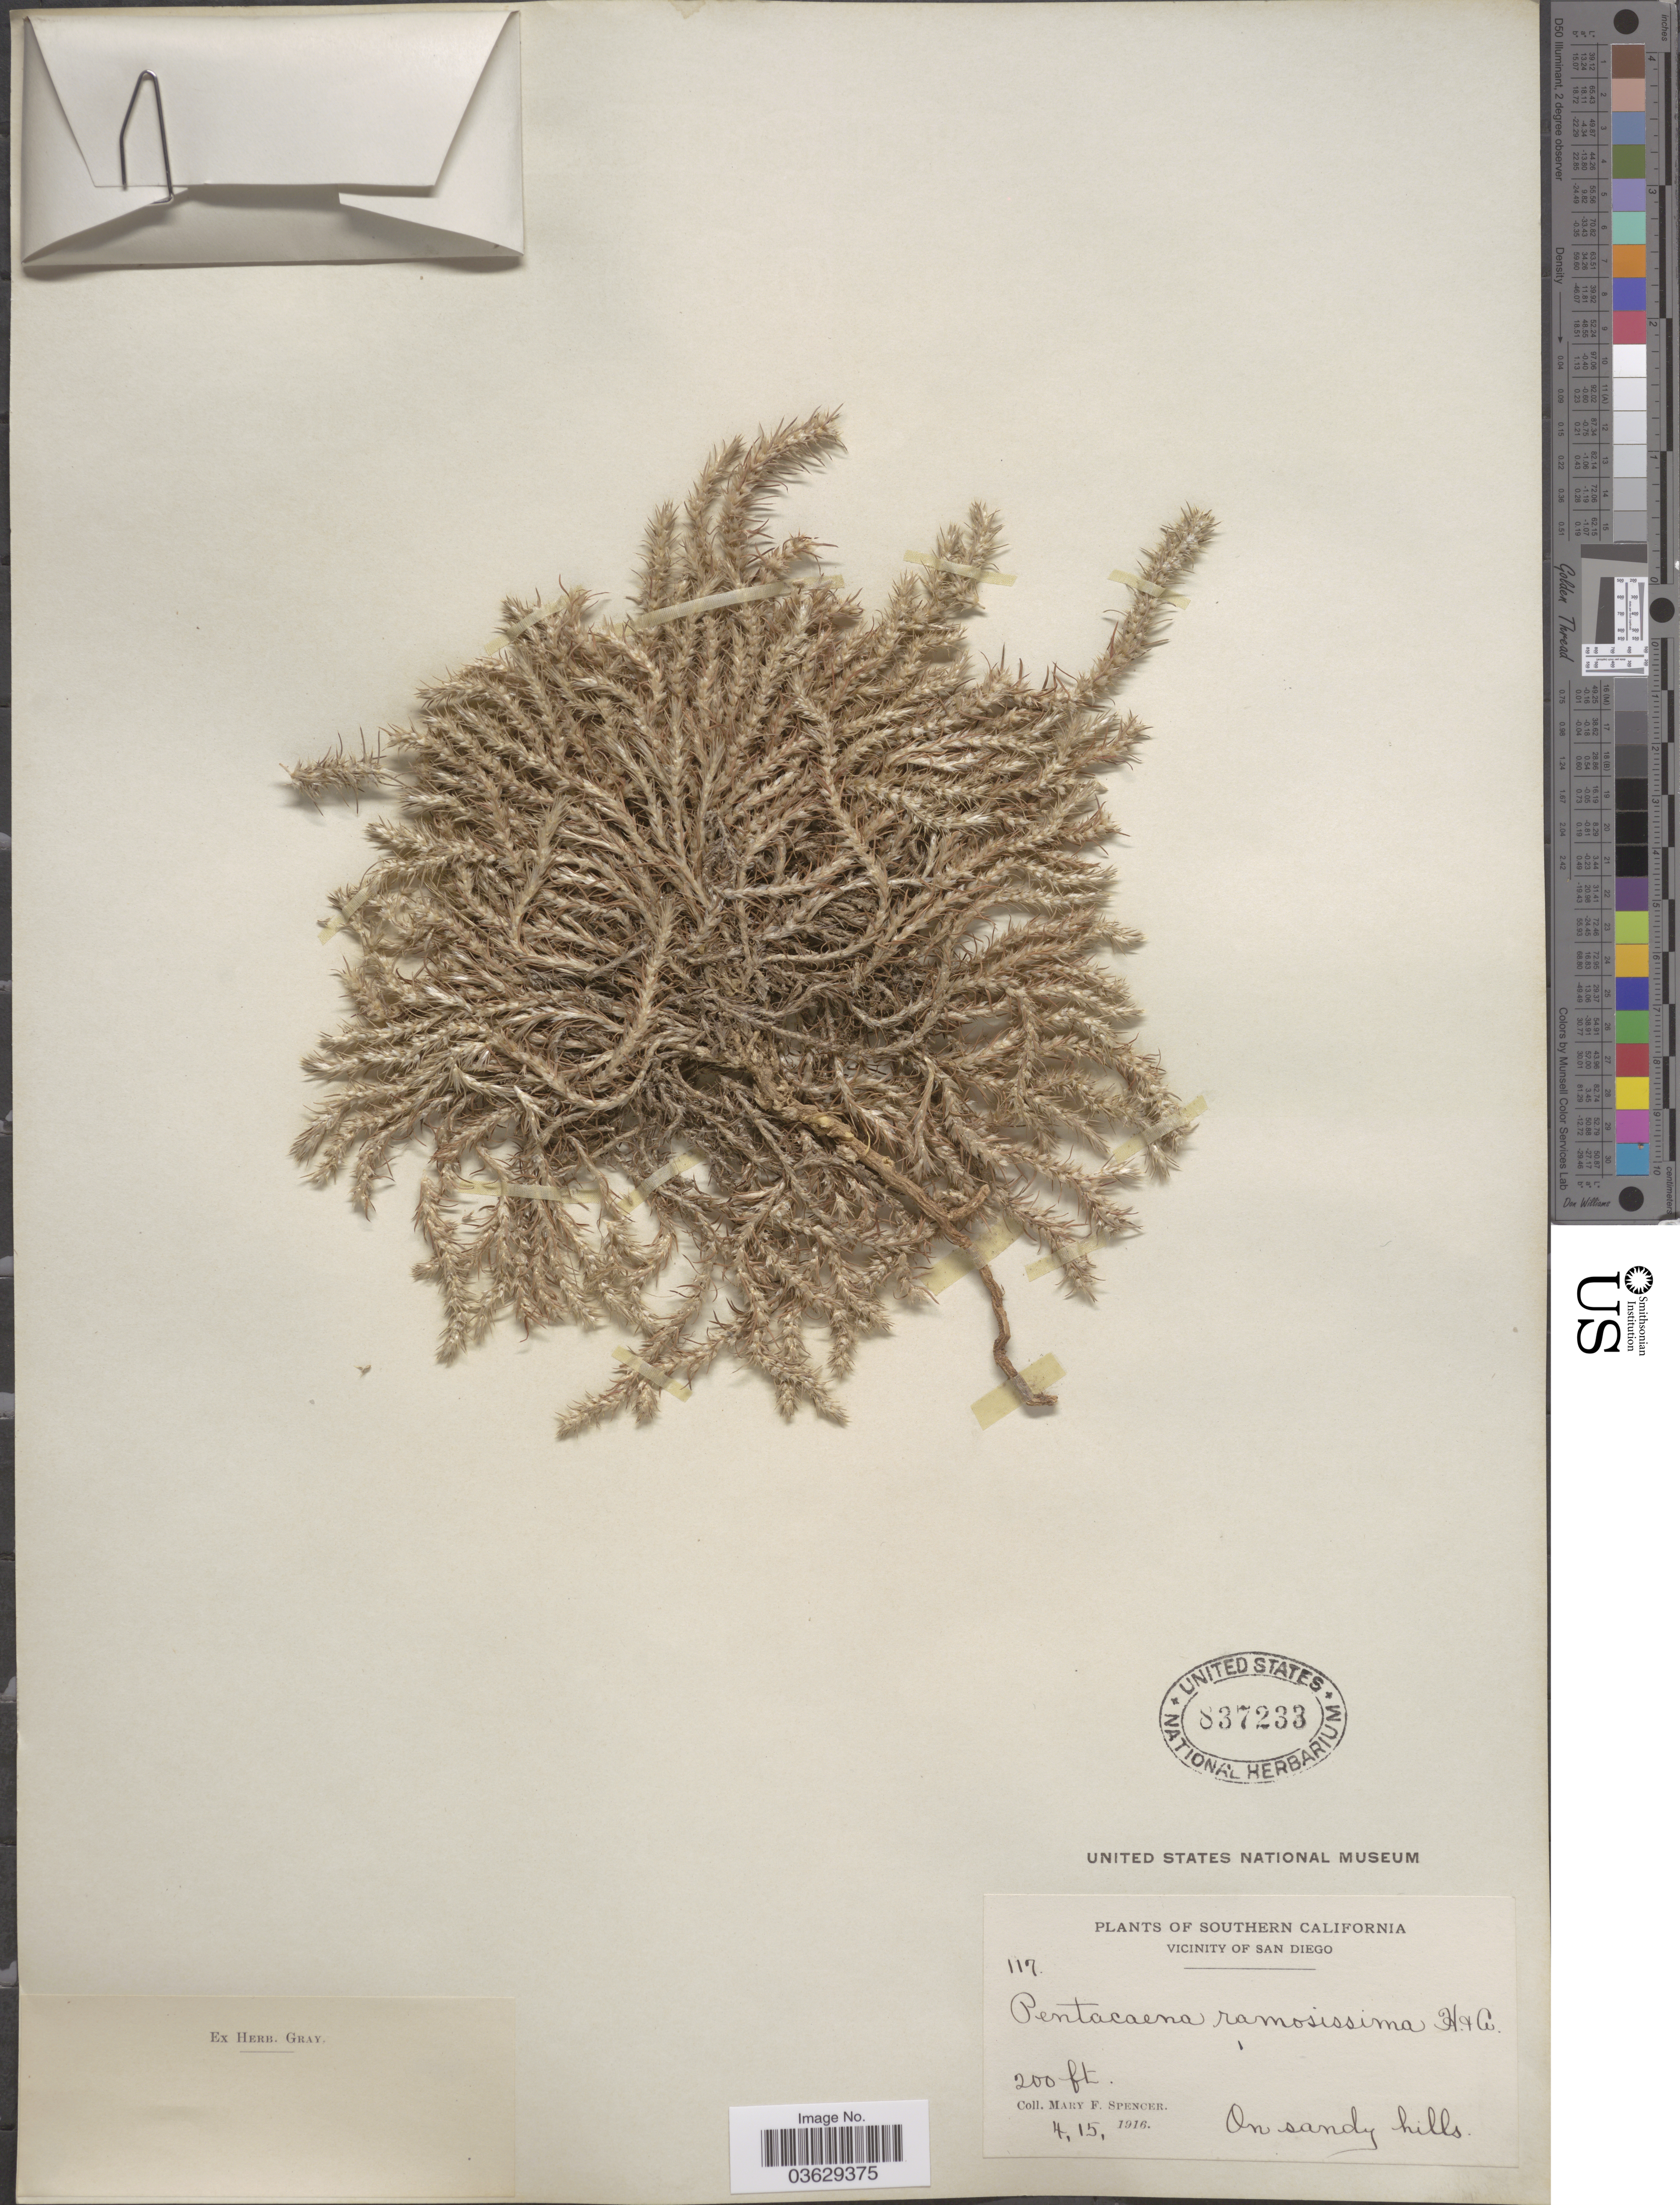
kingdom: Plantae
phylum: Tracheophyta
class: Magnoliopsida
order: Caryophyllales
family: Caryophyllaceae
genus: Cardionema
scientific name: Cardionema ramosissimum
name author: (Weinm.) A. Nelson & J.F. Macbr.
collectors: M. Spencer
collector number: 117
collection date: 1916-04-15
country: United States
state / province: California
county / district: San Diego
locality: Southern California. Vicinity of San Diego.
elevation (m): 61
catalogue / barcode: US 837233